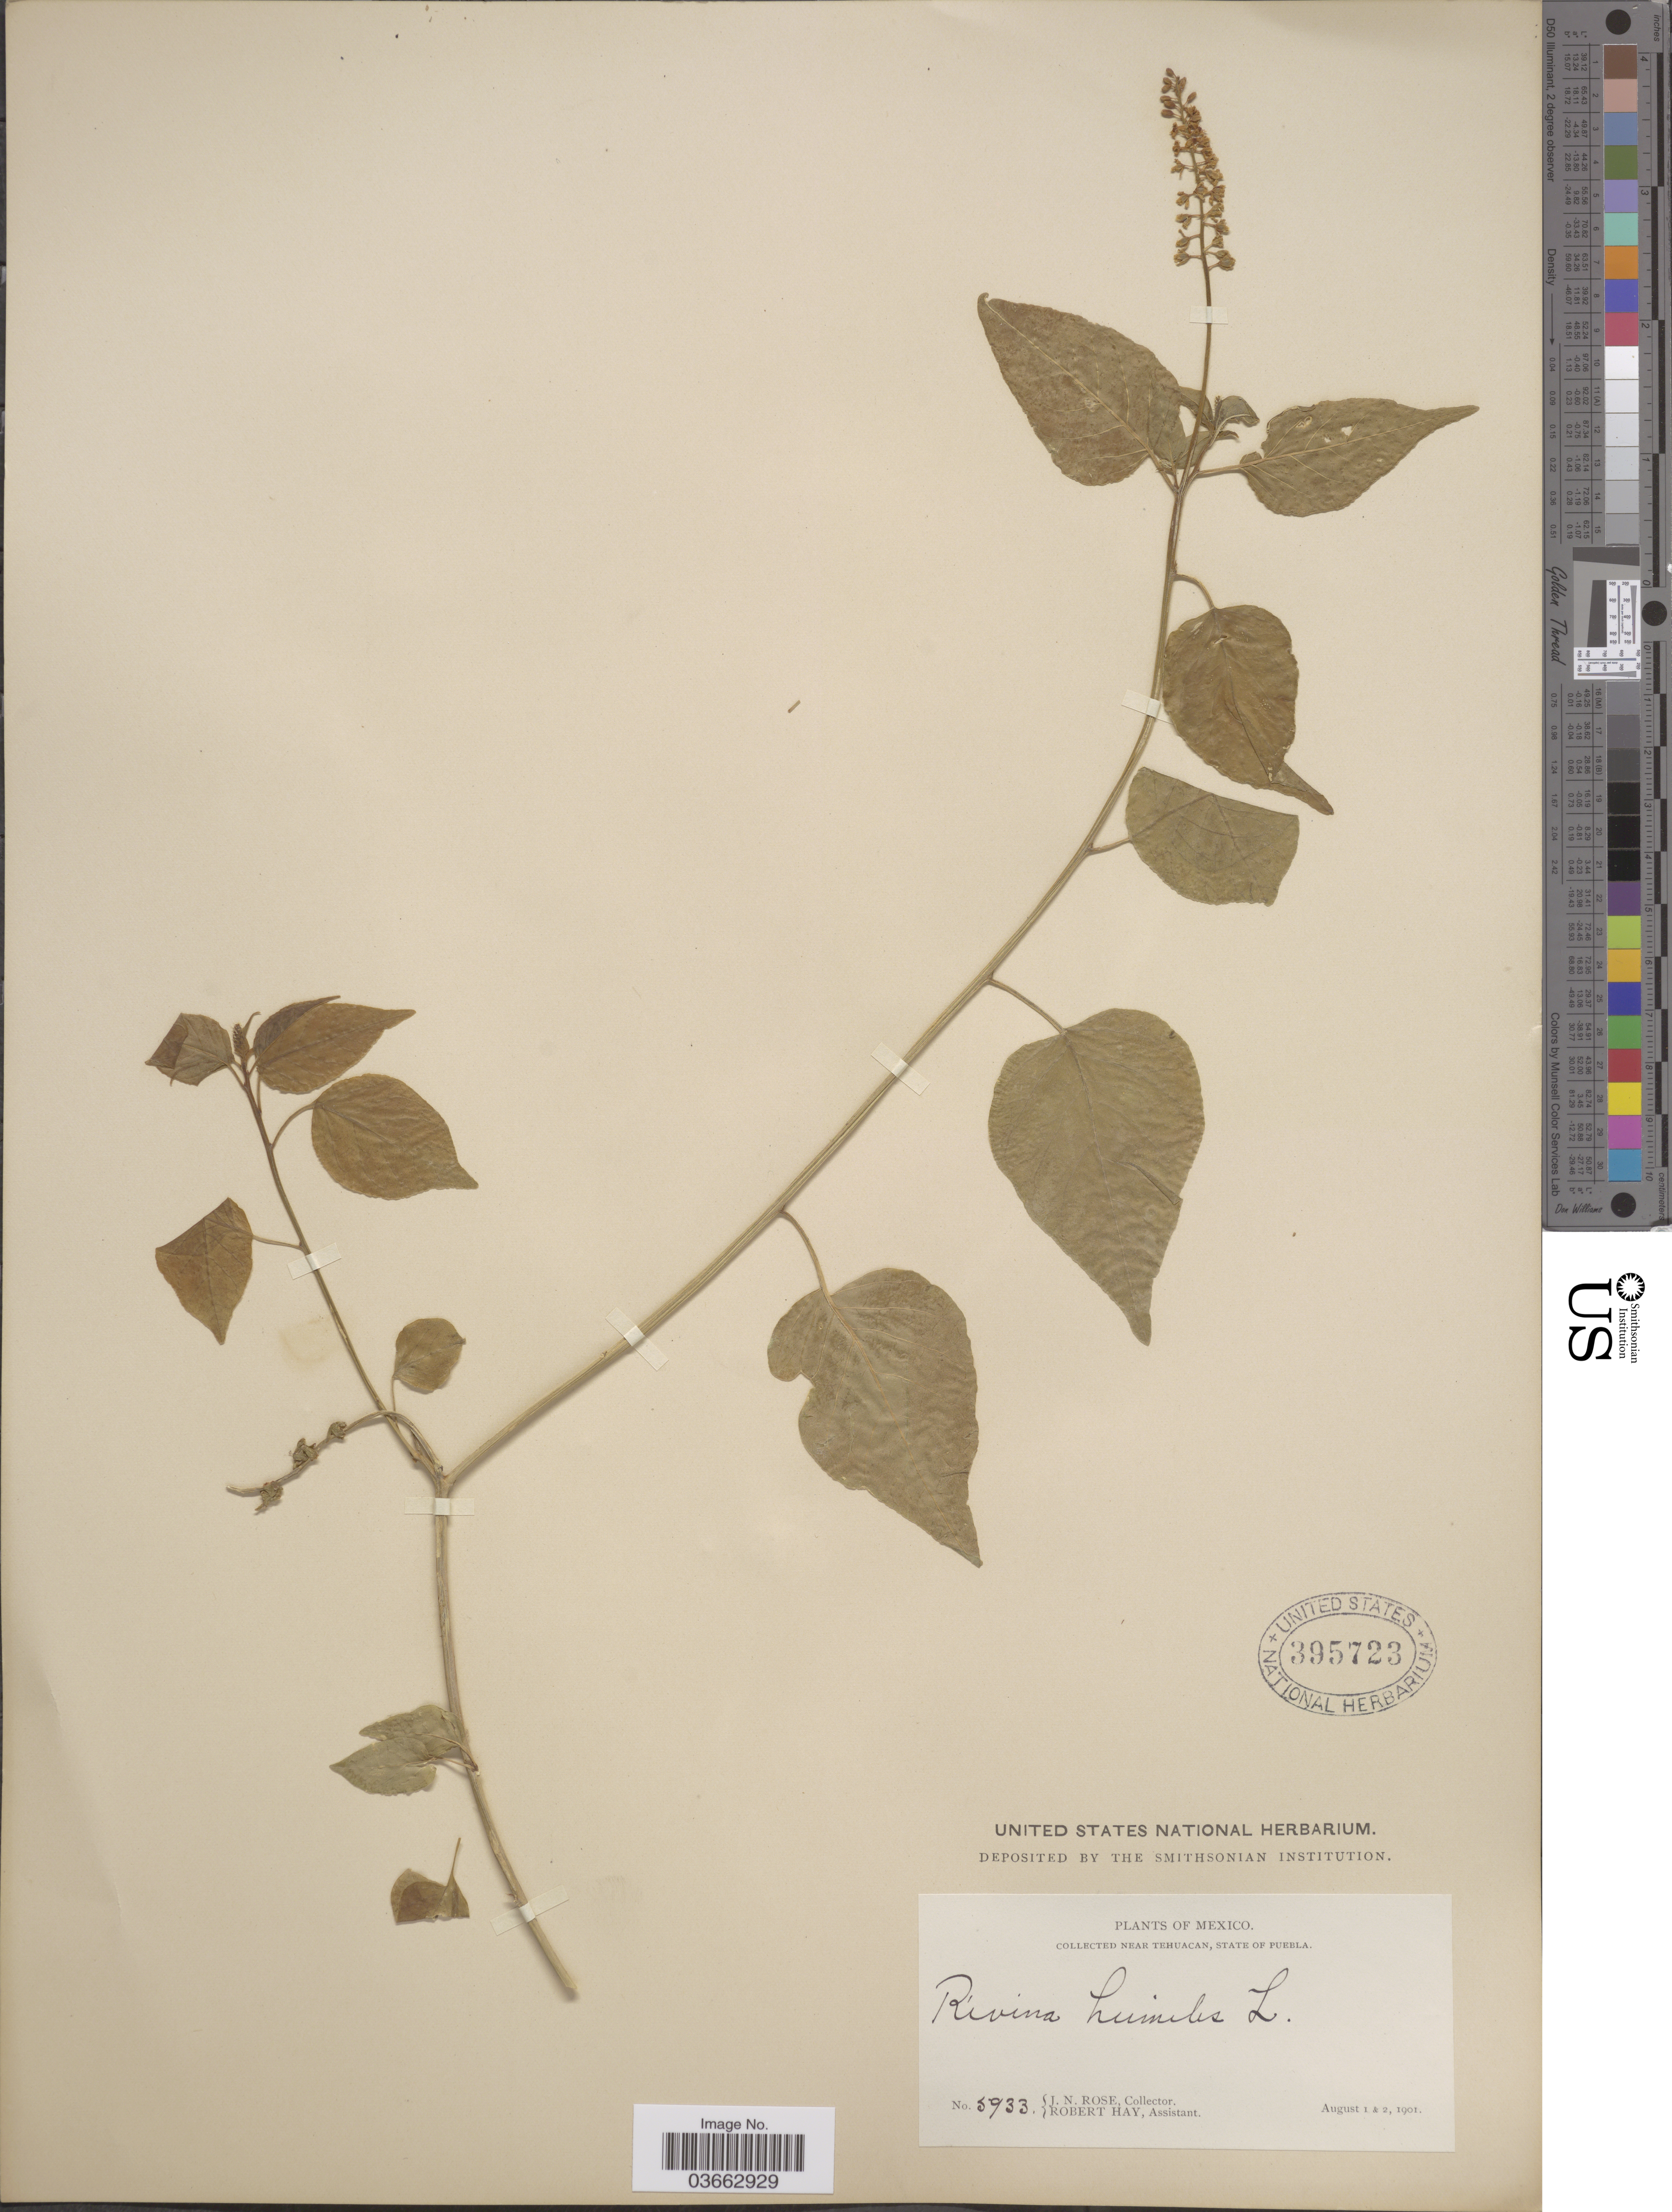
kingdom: Plantae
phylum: Tracheophyta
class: Magnoliopsida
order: Caryophyllales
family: Phytolaccaceae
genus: Rivina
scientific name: Rivina humilis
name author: L.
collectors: J. N. Rose & R. H. Hay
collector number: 5933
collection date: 1901-08-01/1901-08-02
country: Mexico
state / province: Puebla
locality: Near Tehuacan.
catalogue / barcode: US 395723